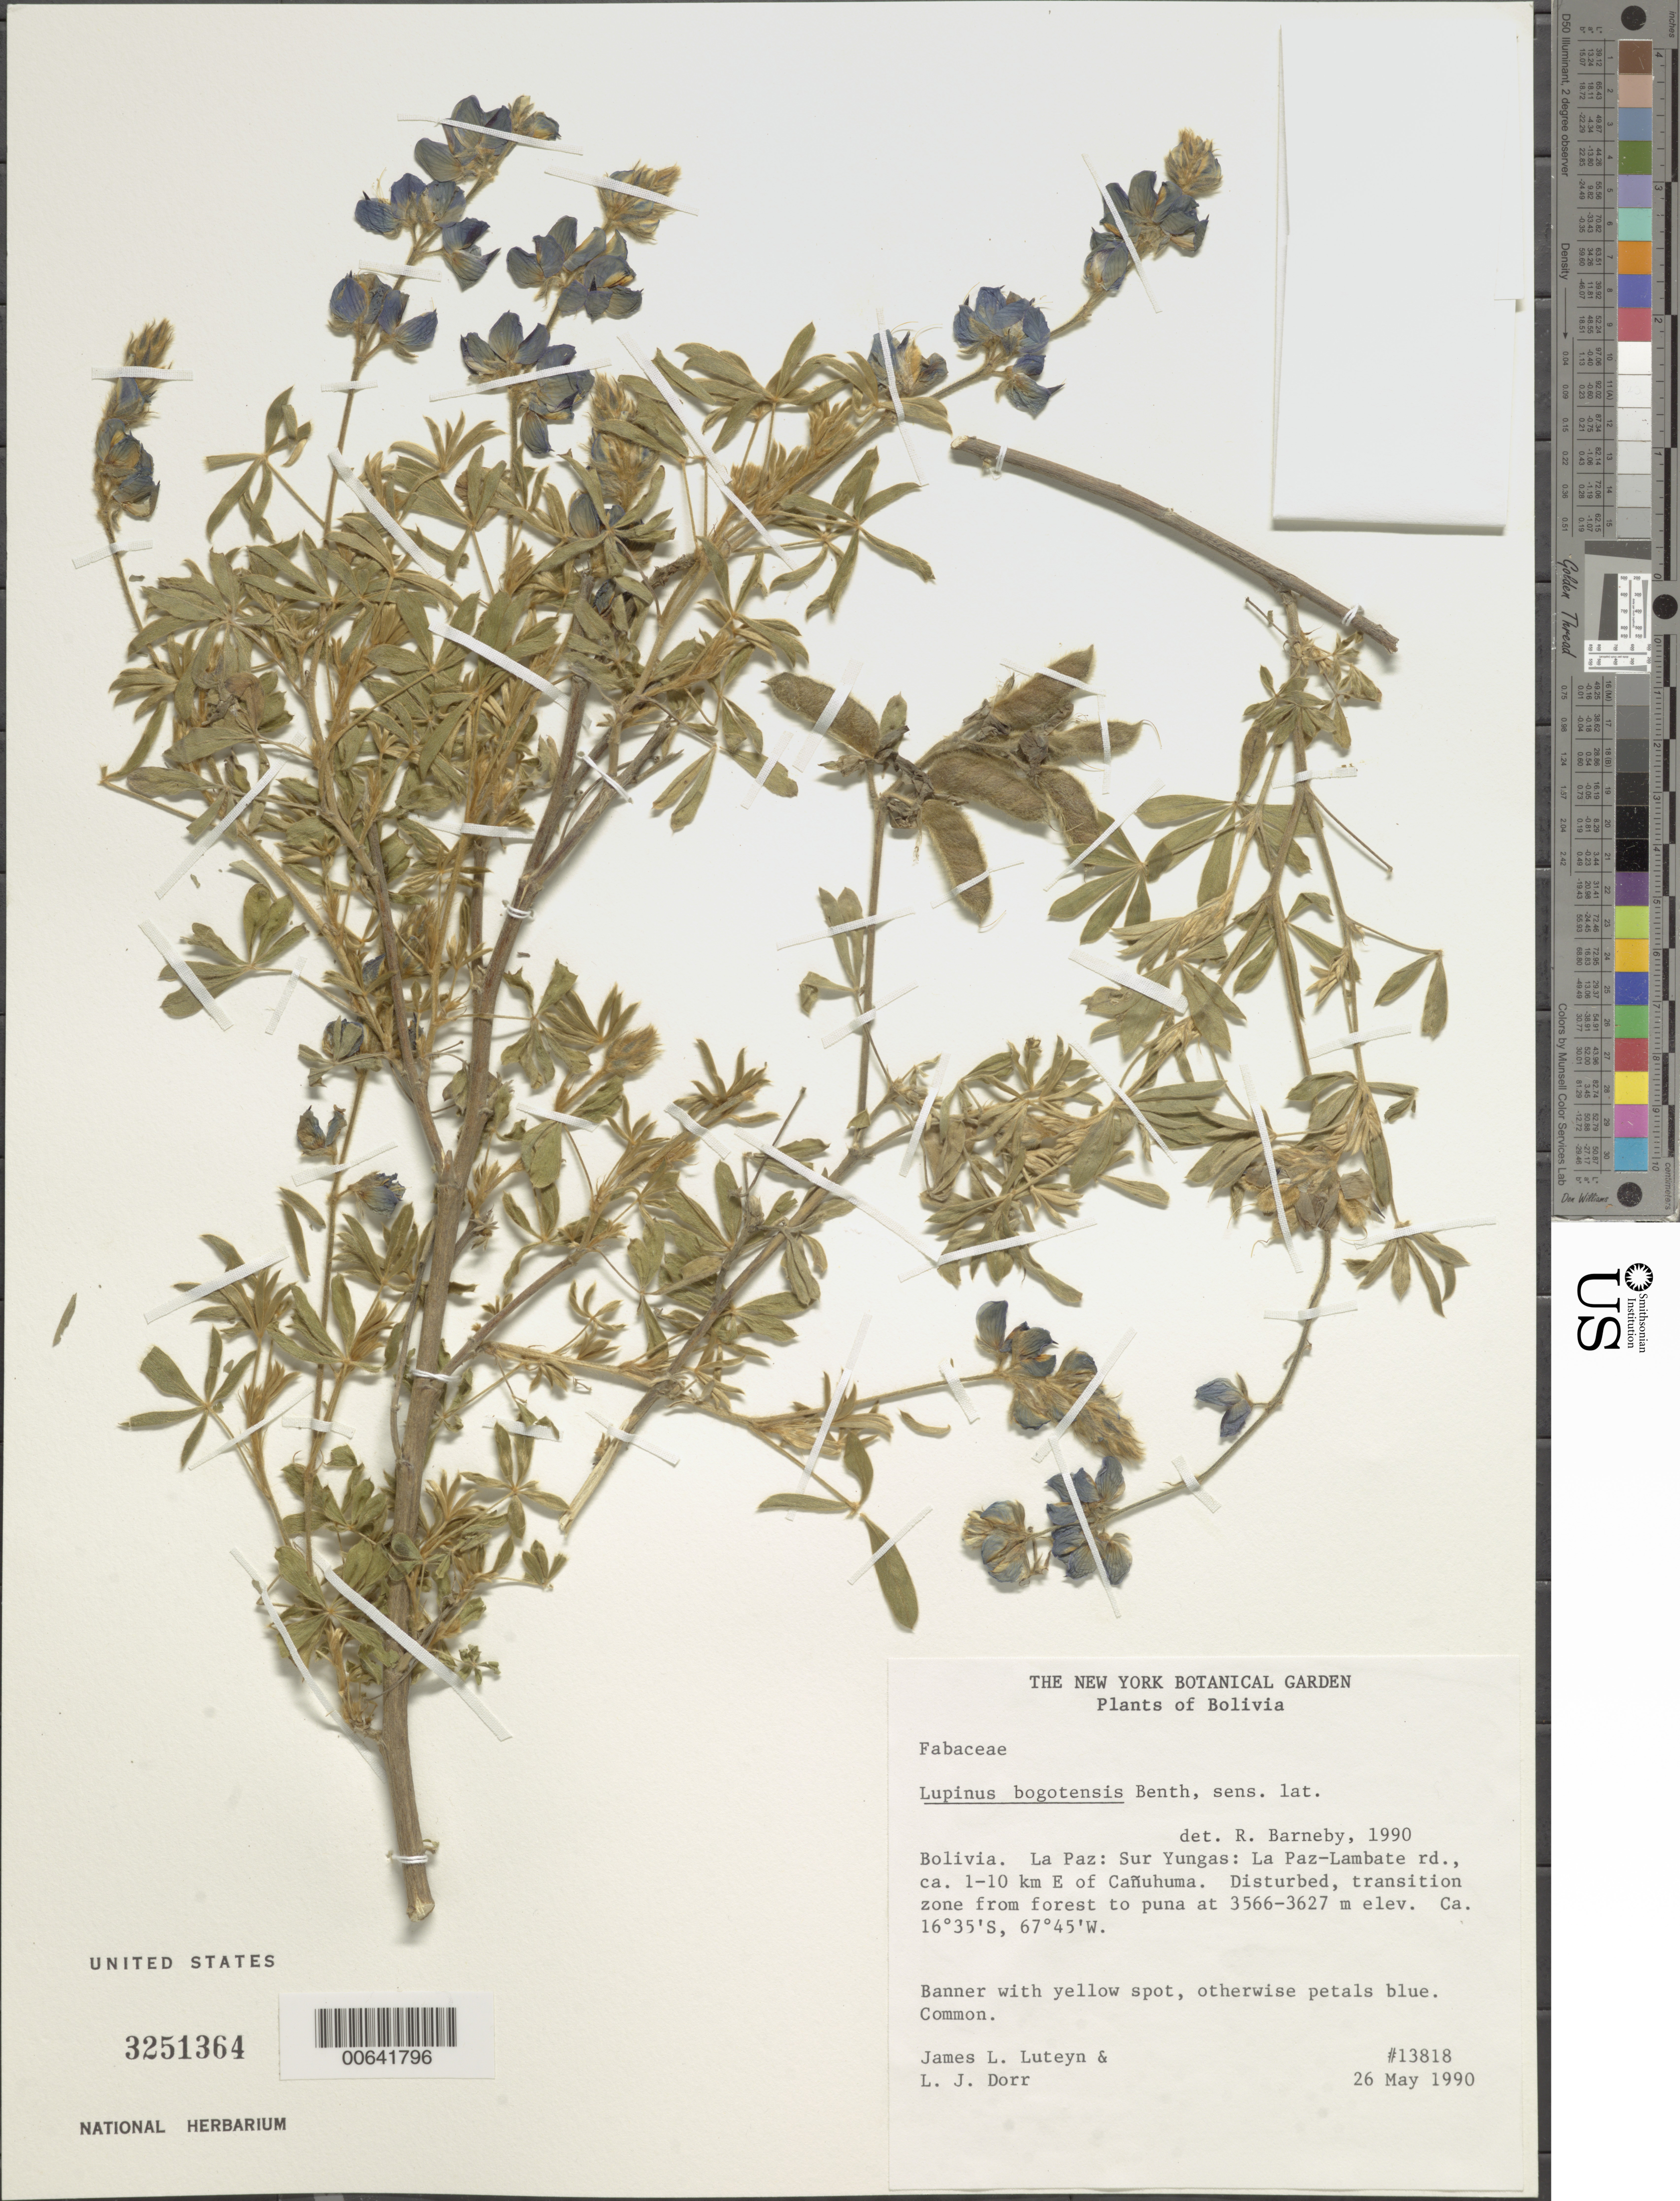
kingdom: Plantae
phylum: Tracheophyta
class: Magnoliopsida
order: Fabales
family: Fabaceae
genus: Lupinus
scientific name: Lupinus bogotensis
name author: Benth.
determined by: Barneby, Rupert C., (NY)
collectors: J. L. Luteyn & L. J. Dorr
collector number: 13818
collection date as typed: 26 May 1990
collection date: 1990-05-26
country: Bolivia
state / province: La Paz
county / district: Sud Yungas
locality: Sur Yungas. La Paz- Lambate road. ca. 1-10 km E de Ca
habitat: Disturbada, transicion de zona de bosque en Puna.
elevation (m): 3566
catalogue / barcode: US 3251364